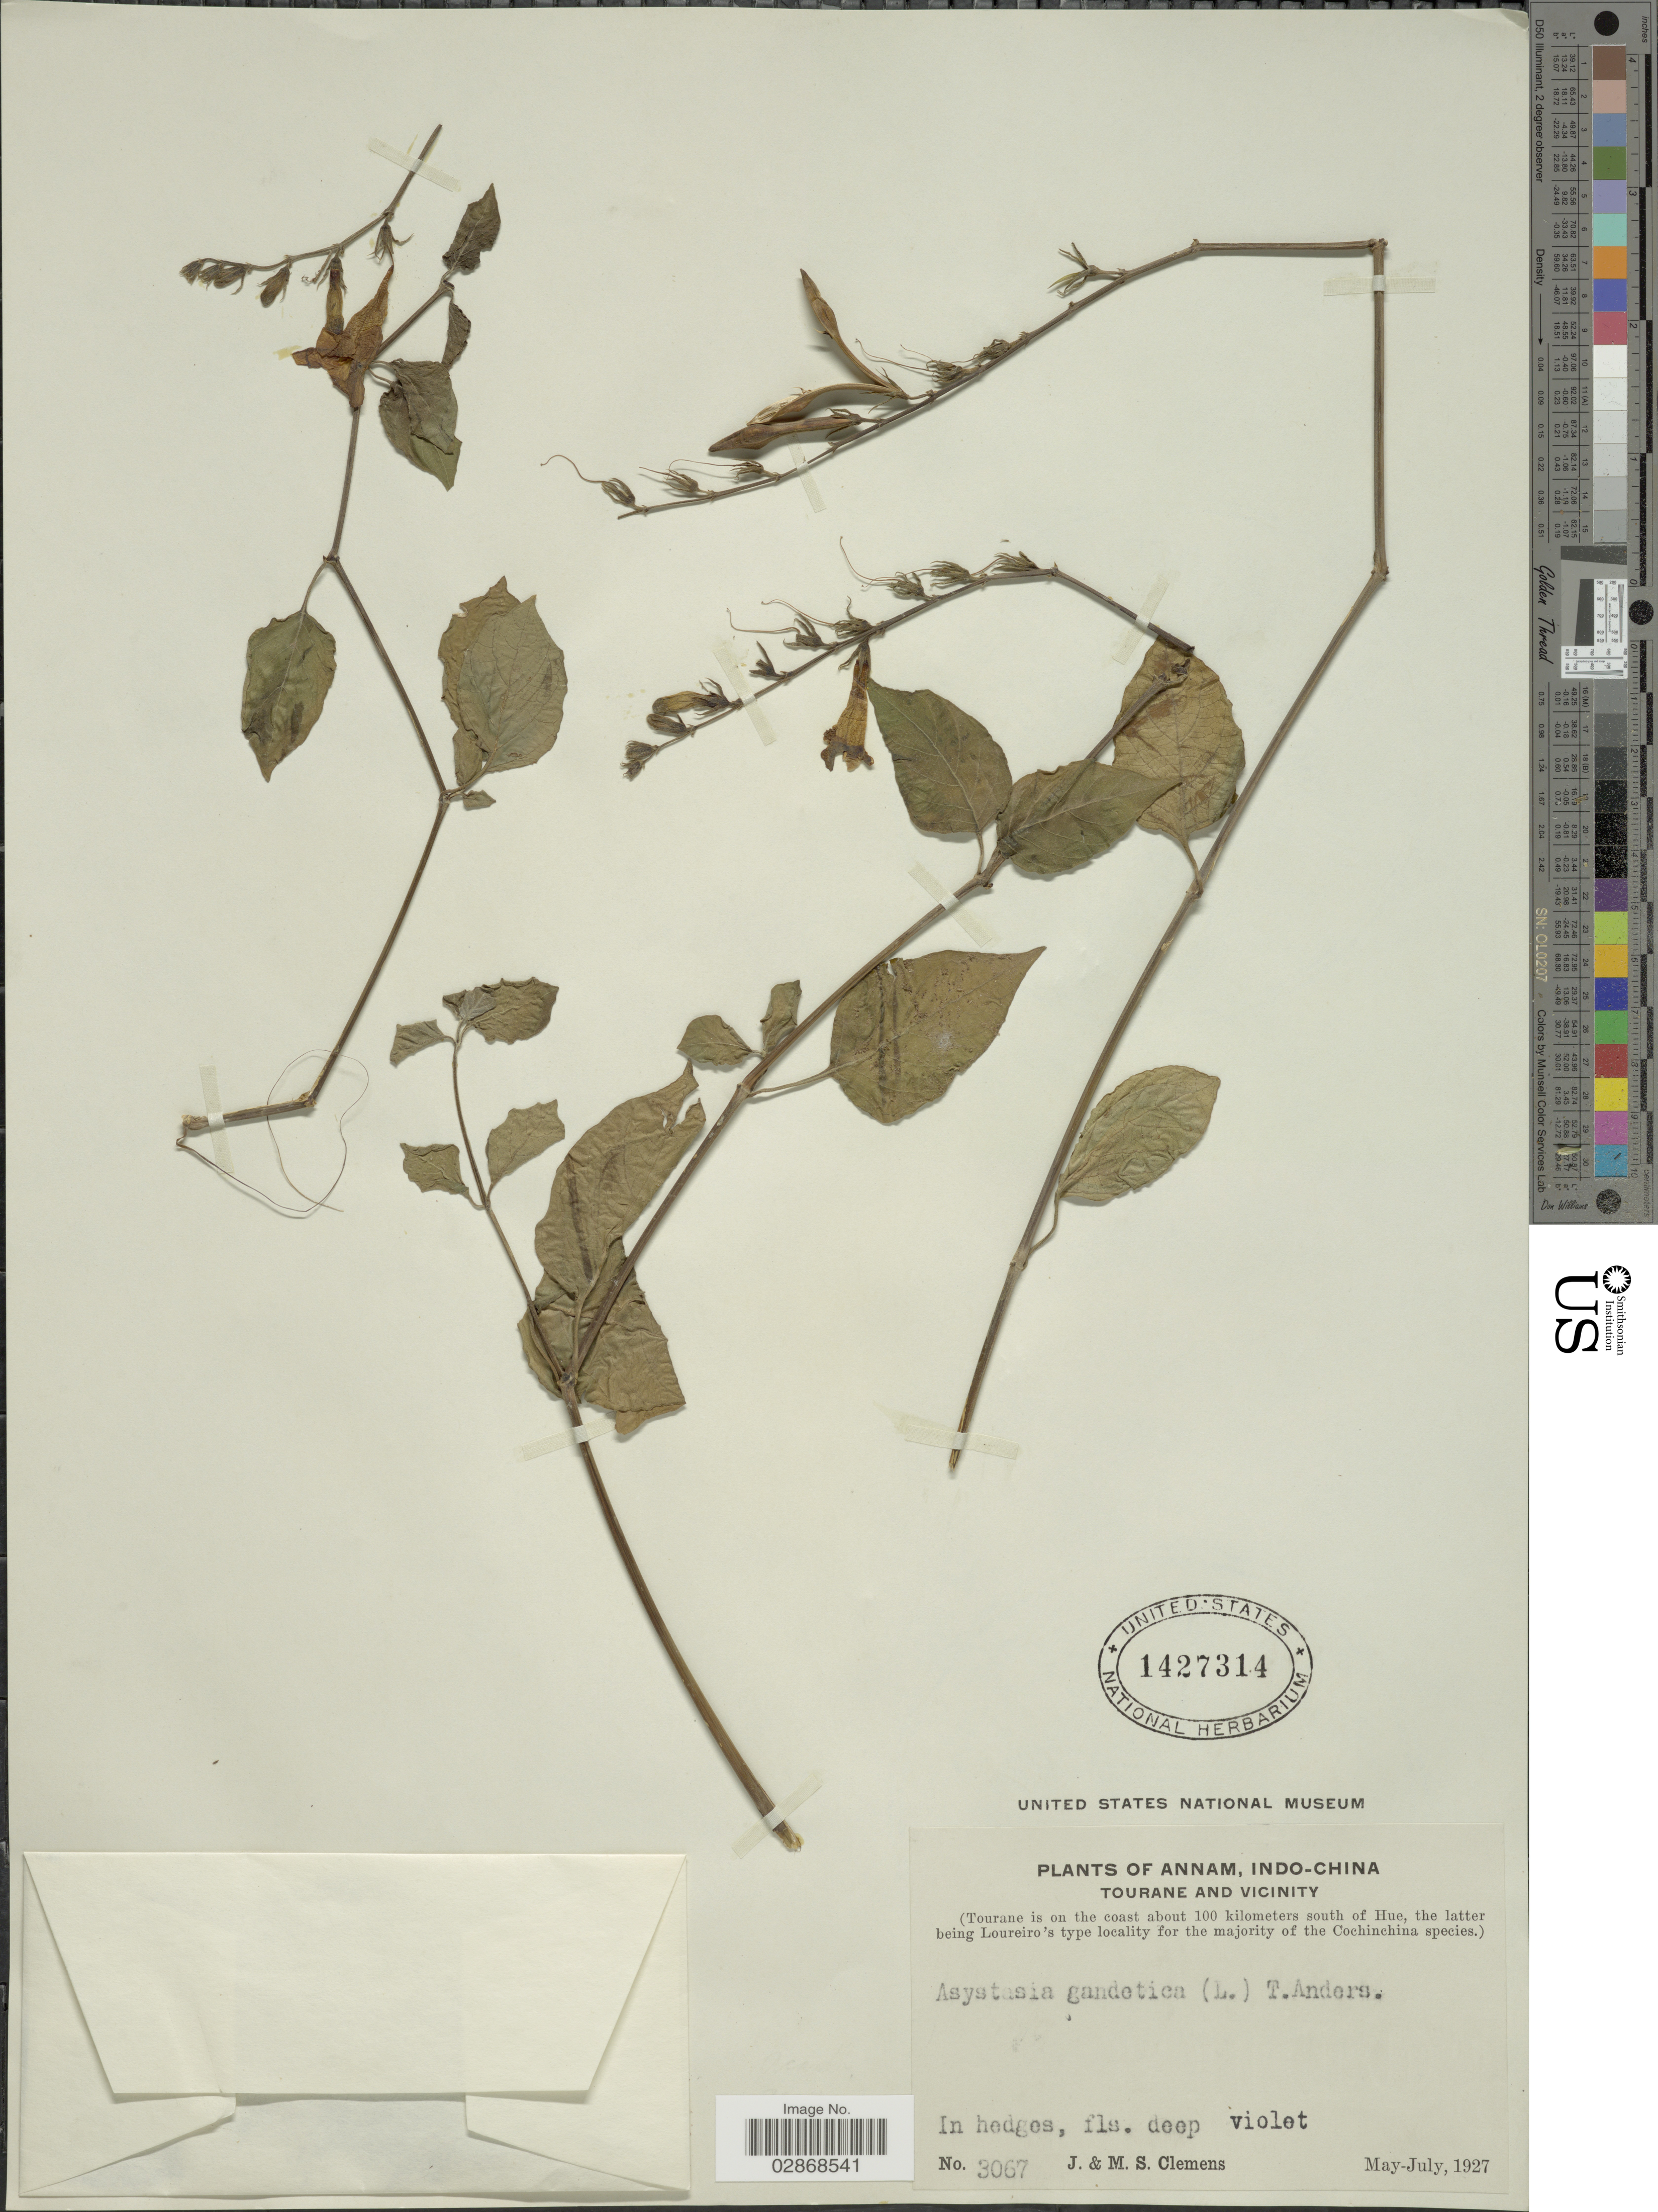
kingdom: Plantae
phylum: Tracheophyta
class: Magnoliopsida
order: Lamiales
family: Acanthaceae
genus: Asystasia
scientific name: Asystasia gangetica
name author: (L.) T. Anderson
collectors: J. Clemens & M. S. Clemens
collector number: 3067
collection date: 1927-05/1927-07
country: Vietnam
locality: Annam, Indo-China. Tourane and vicinity. (Tourane is on the coast about 100 kilometers south of Hue).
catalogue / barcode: US 1427314